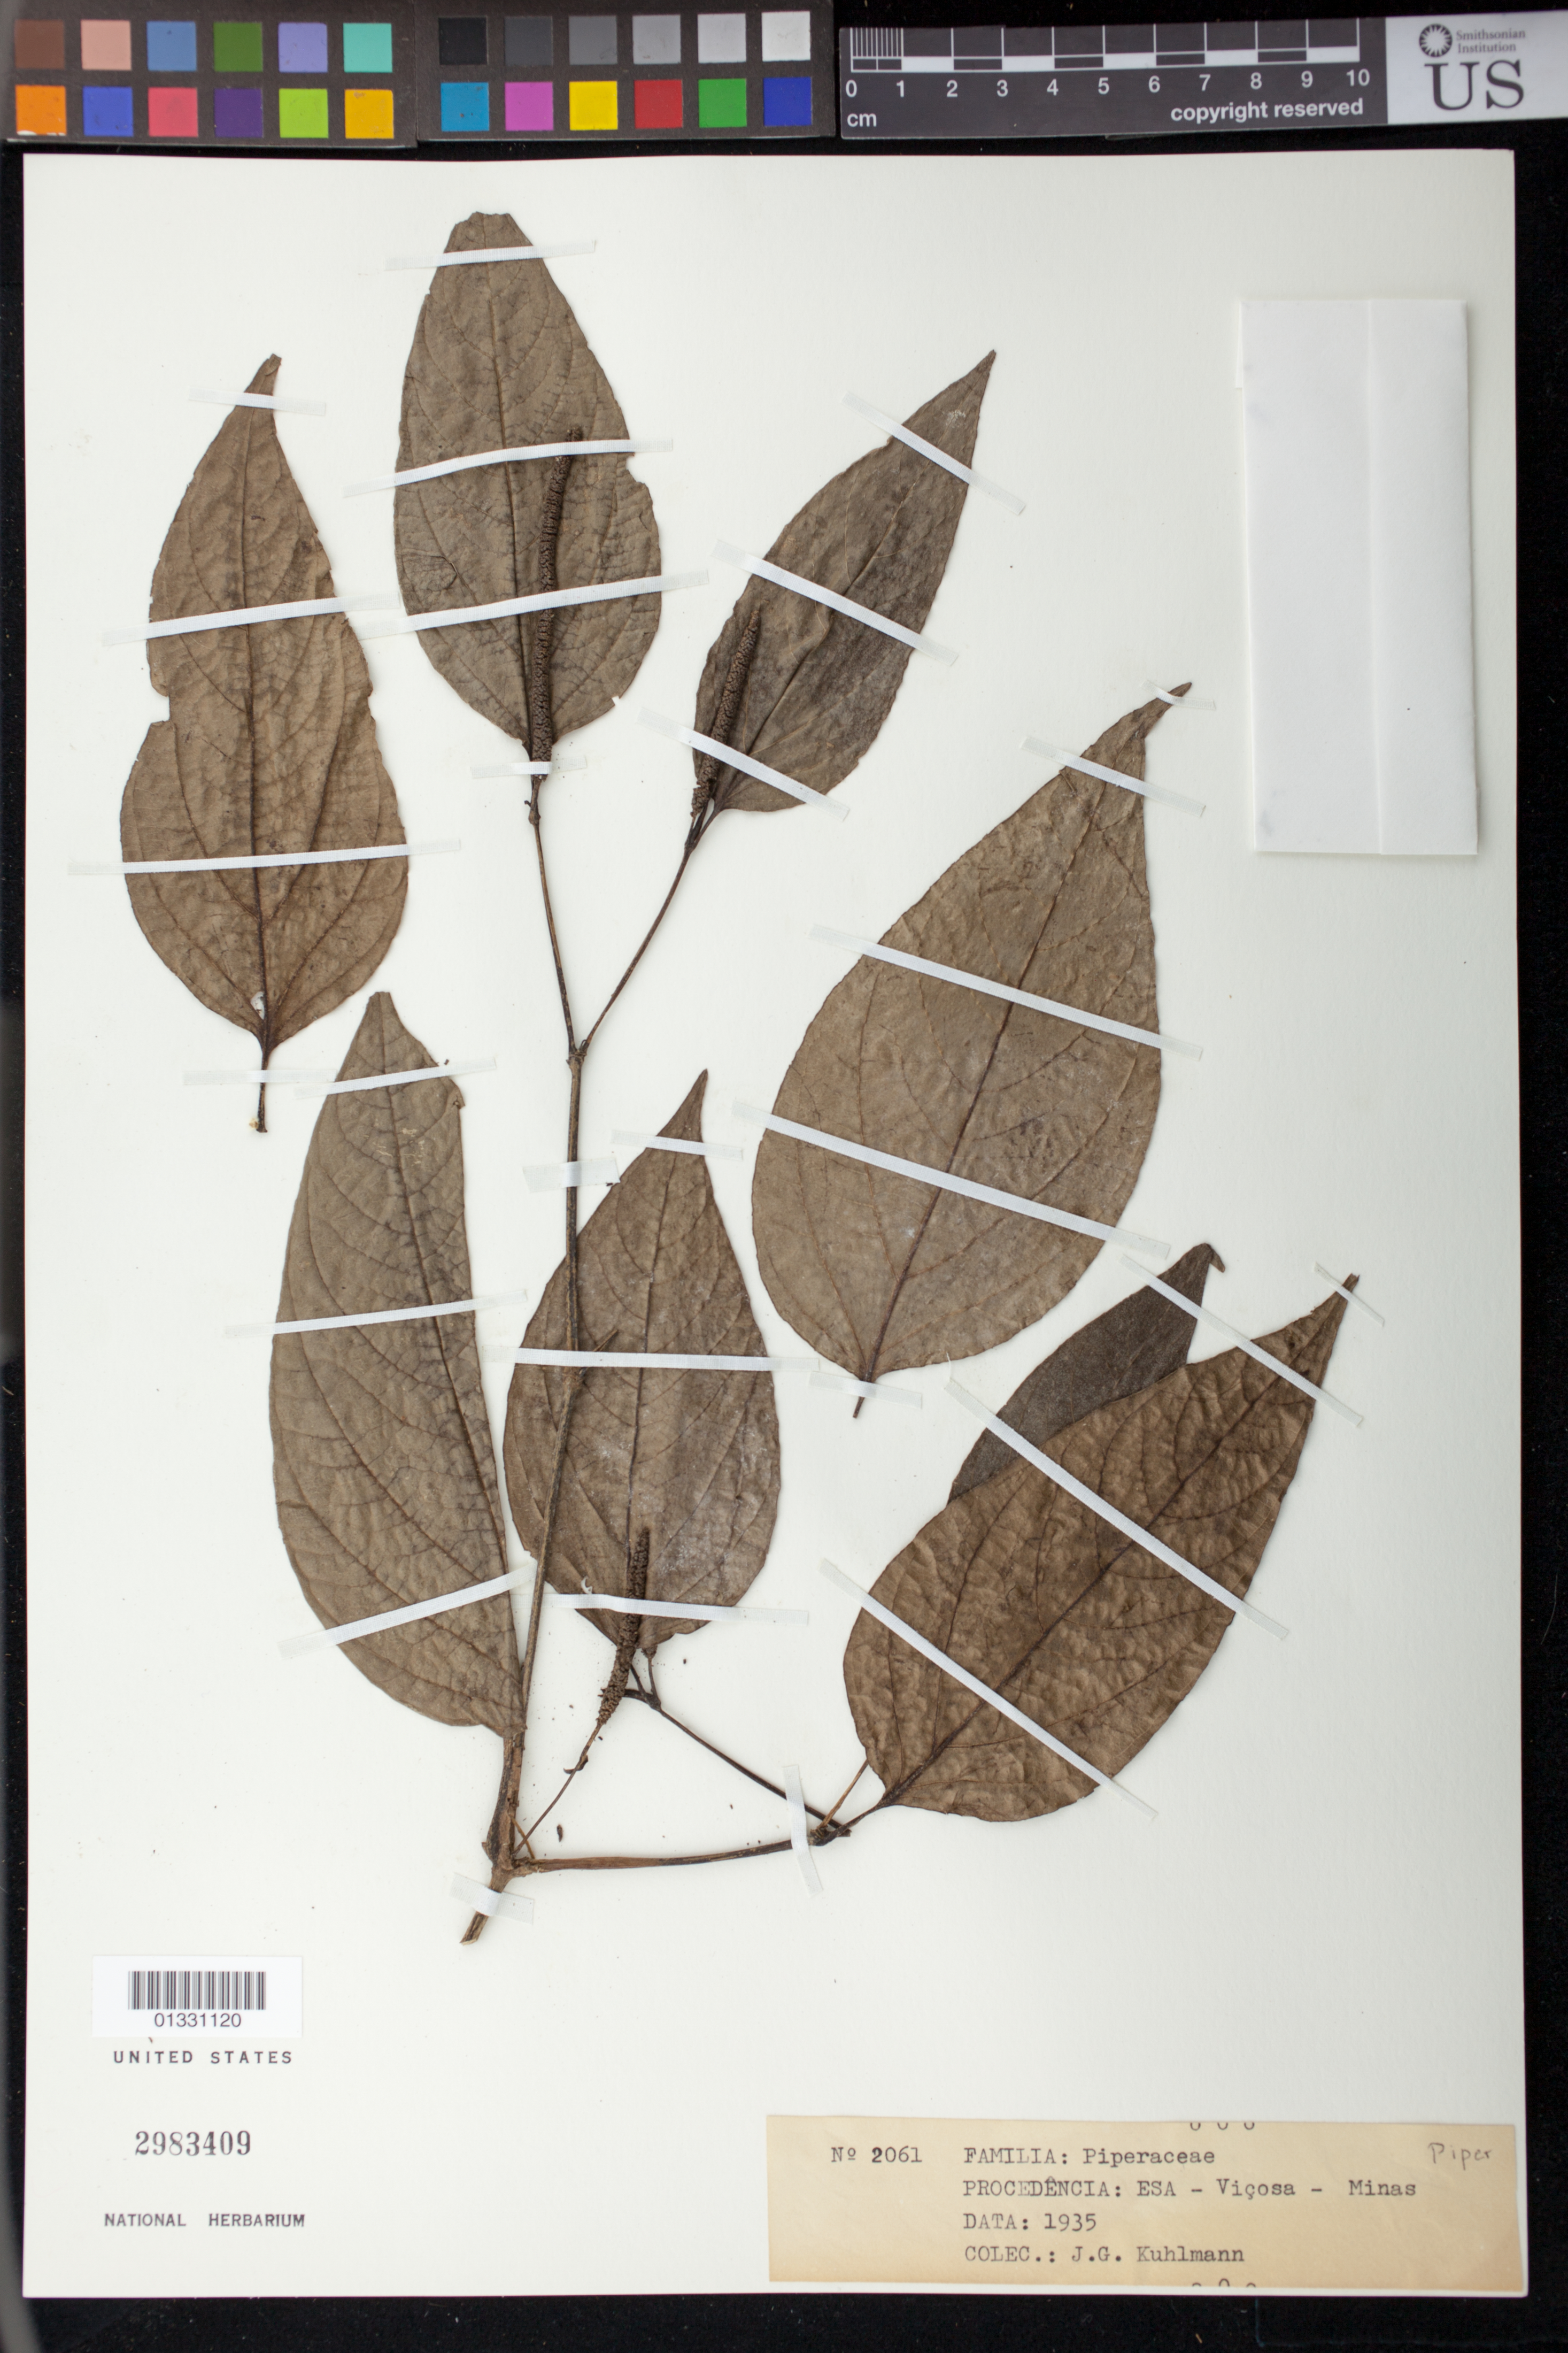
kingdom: Plantae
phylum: Tracheophyta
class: Magnoliopsida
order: Piperales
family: Piperaceae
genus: Piper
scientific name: Piper sp.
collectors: J. G. Kuhlmann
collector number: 2061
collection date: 1905-04-18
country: Brazil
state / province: Minas Gerais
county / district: Viçosa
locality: ESA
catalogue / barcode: US 2983409